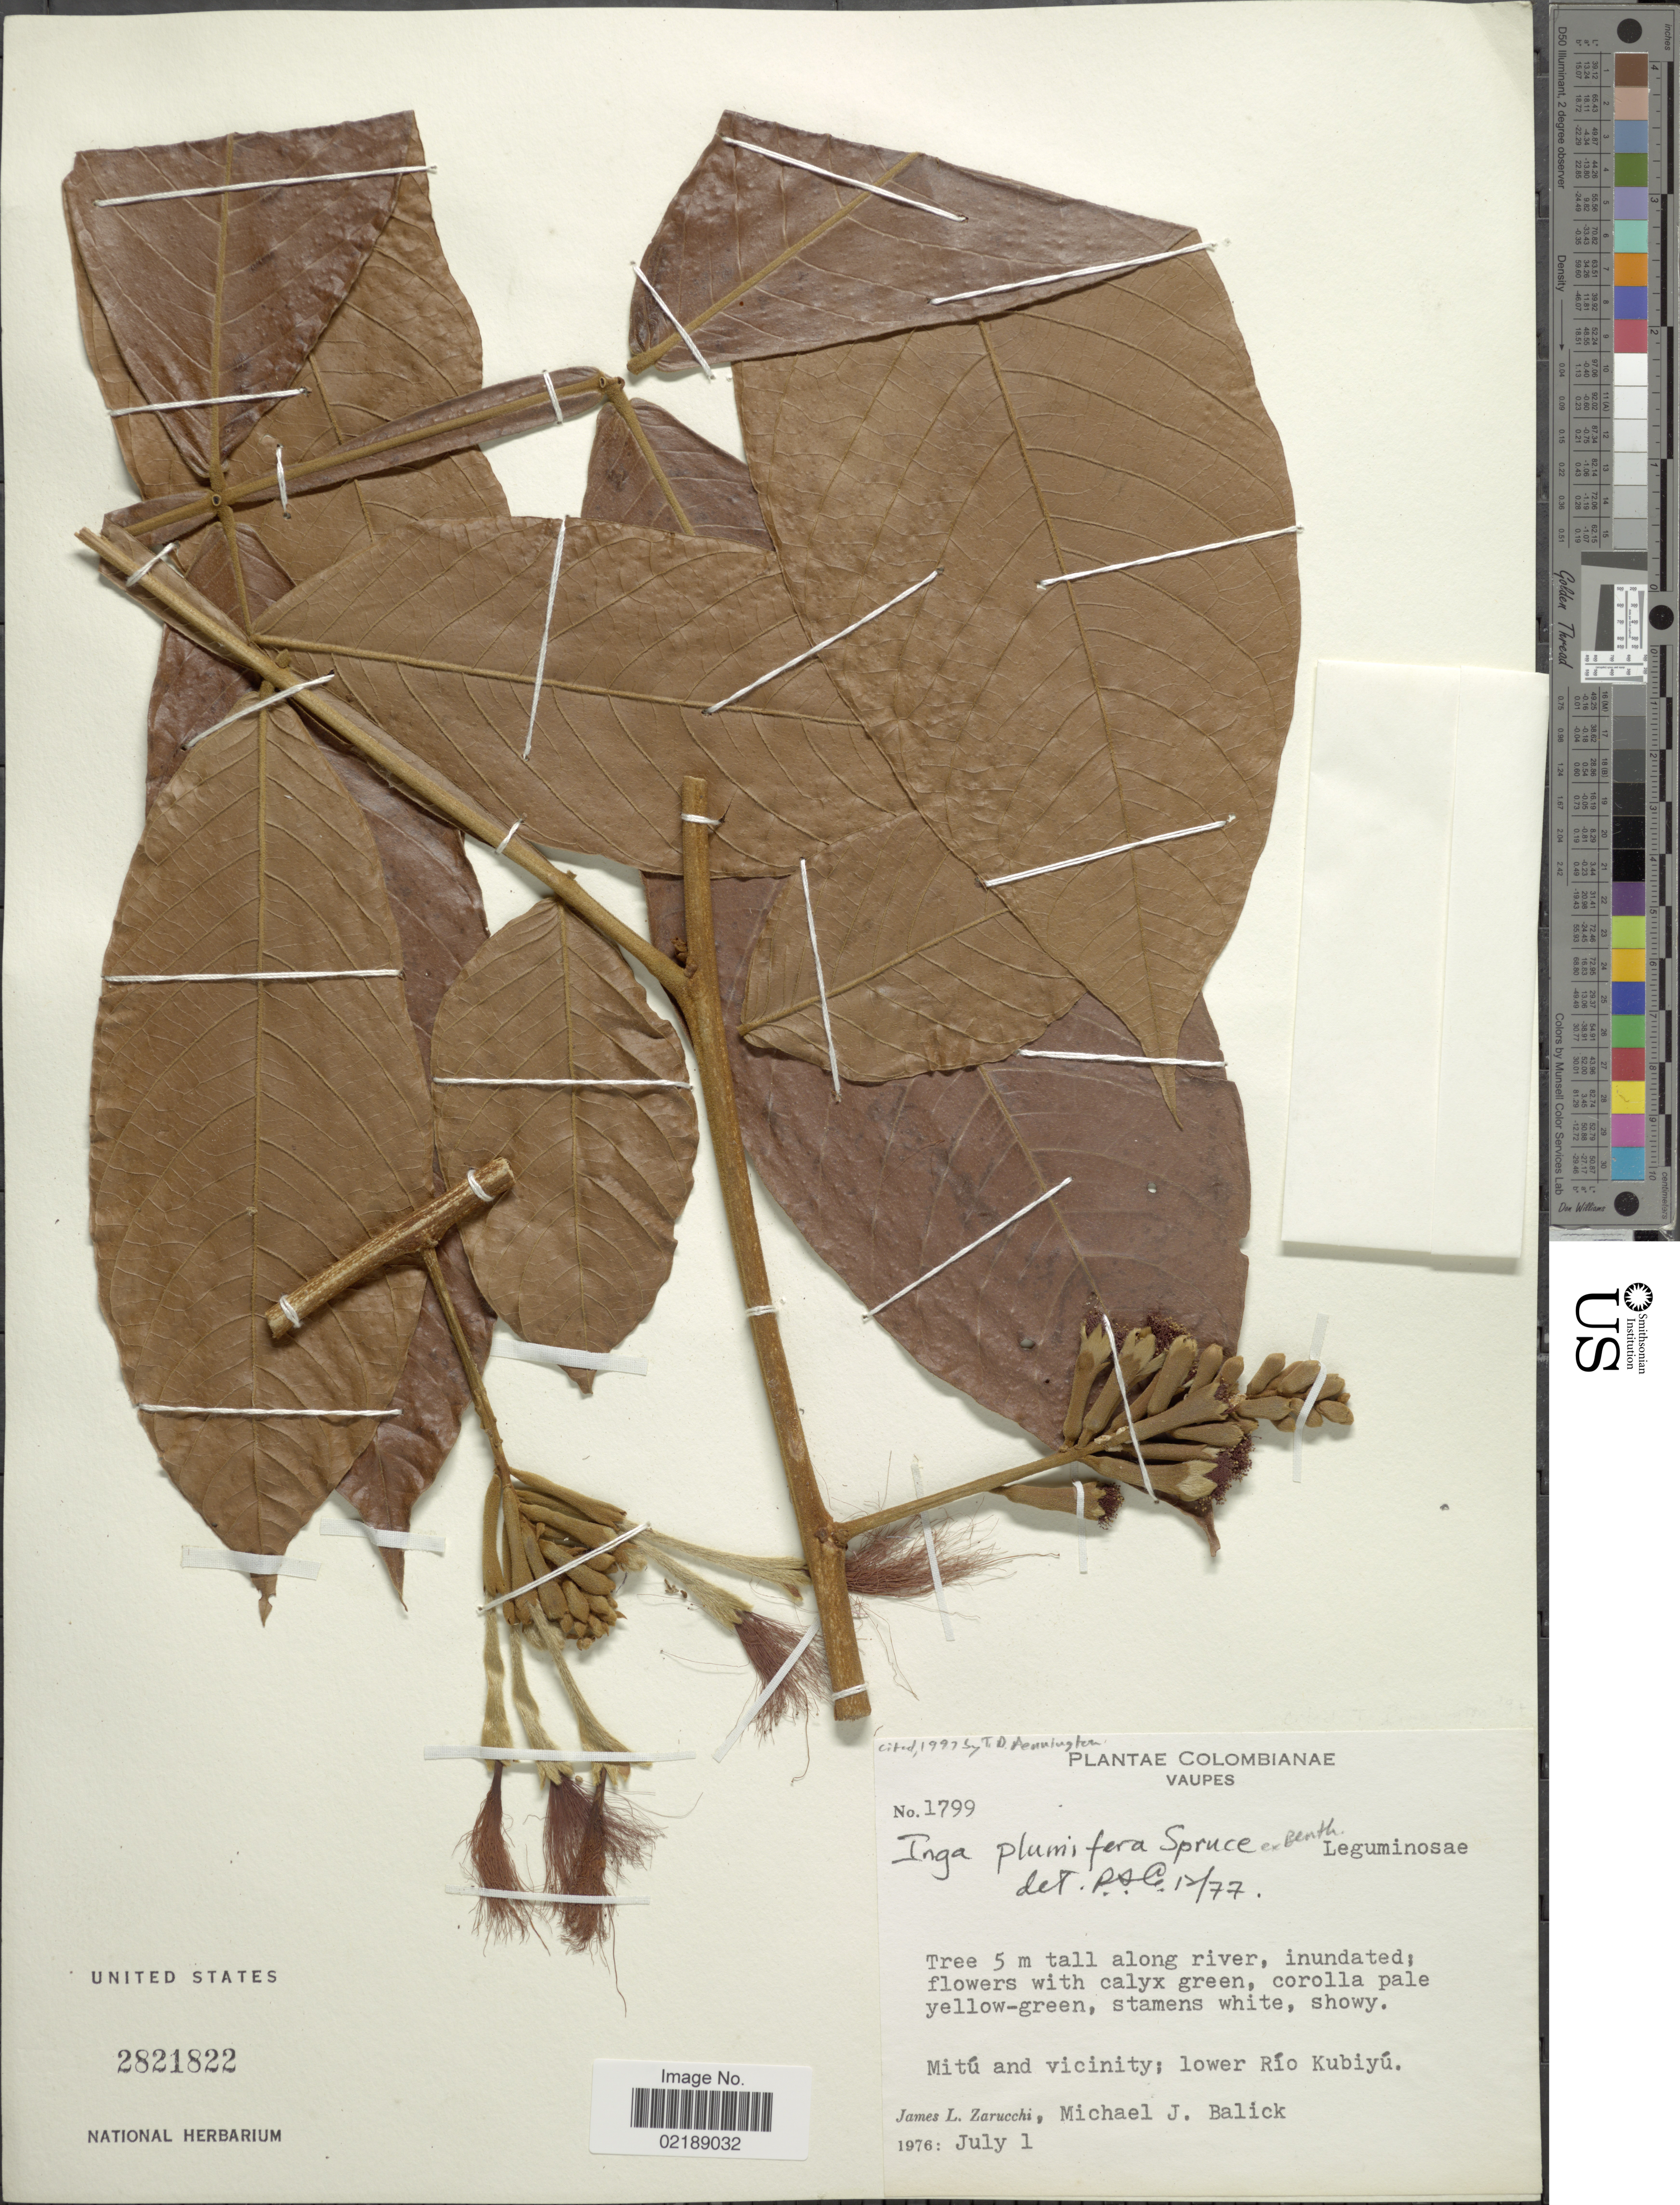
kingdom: Plantae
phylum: Tracheophyta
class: Magnoliopsida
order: Fabales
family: Fabaceae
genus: Inga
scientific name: Inga plumifera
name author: Spruce ex Benth.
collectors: J. L. Zarucchi & M. J. Balick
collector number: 1799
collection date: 1976-07-01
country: Colombia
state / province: Vaupés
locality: Mitu and Vicinity, lower Rio Kubiyu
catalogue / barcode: US 2821822